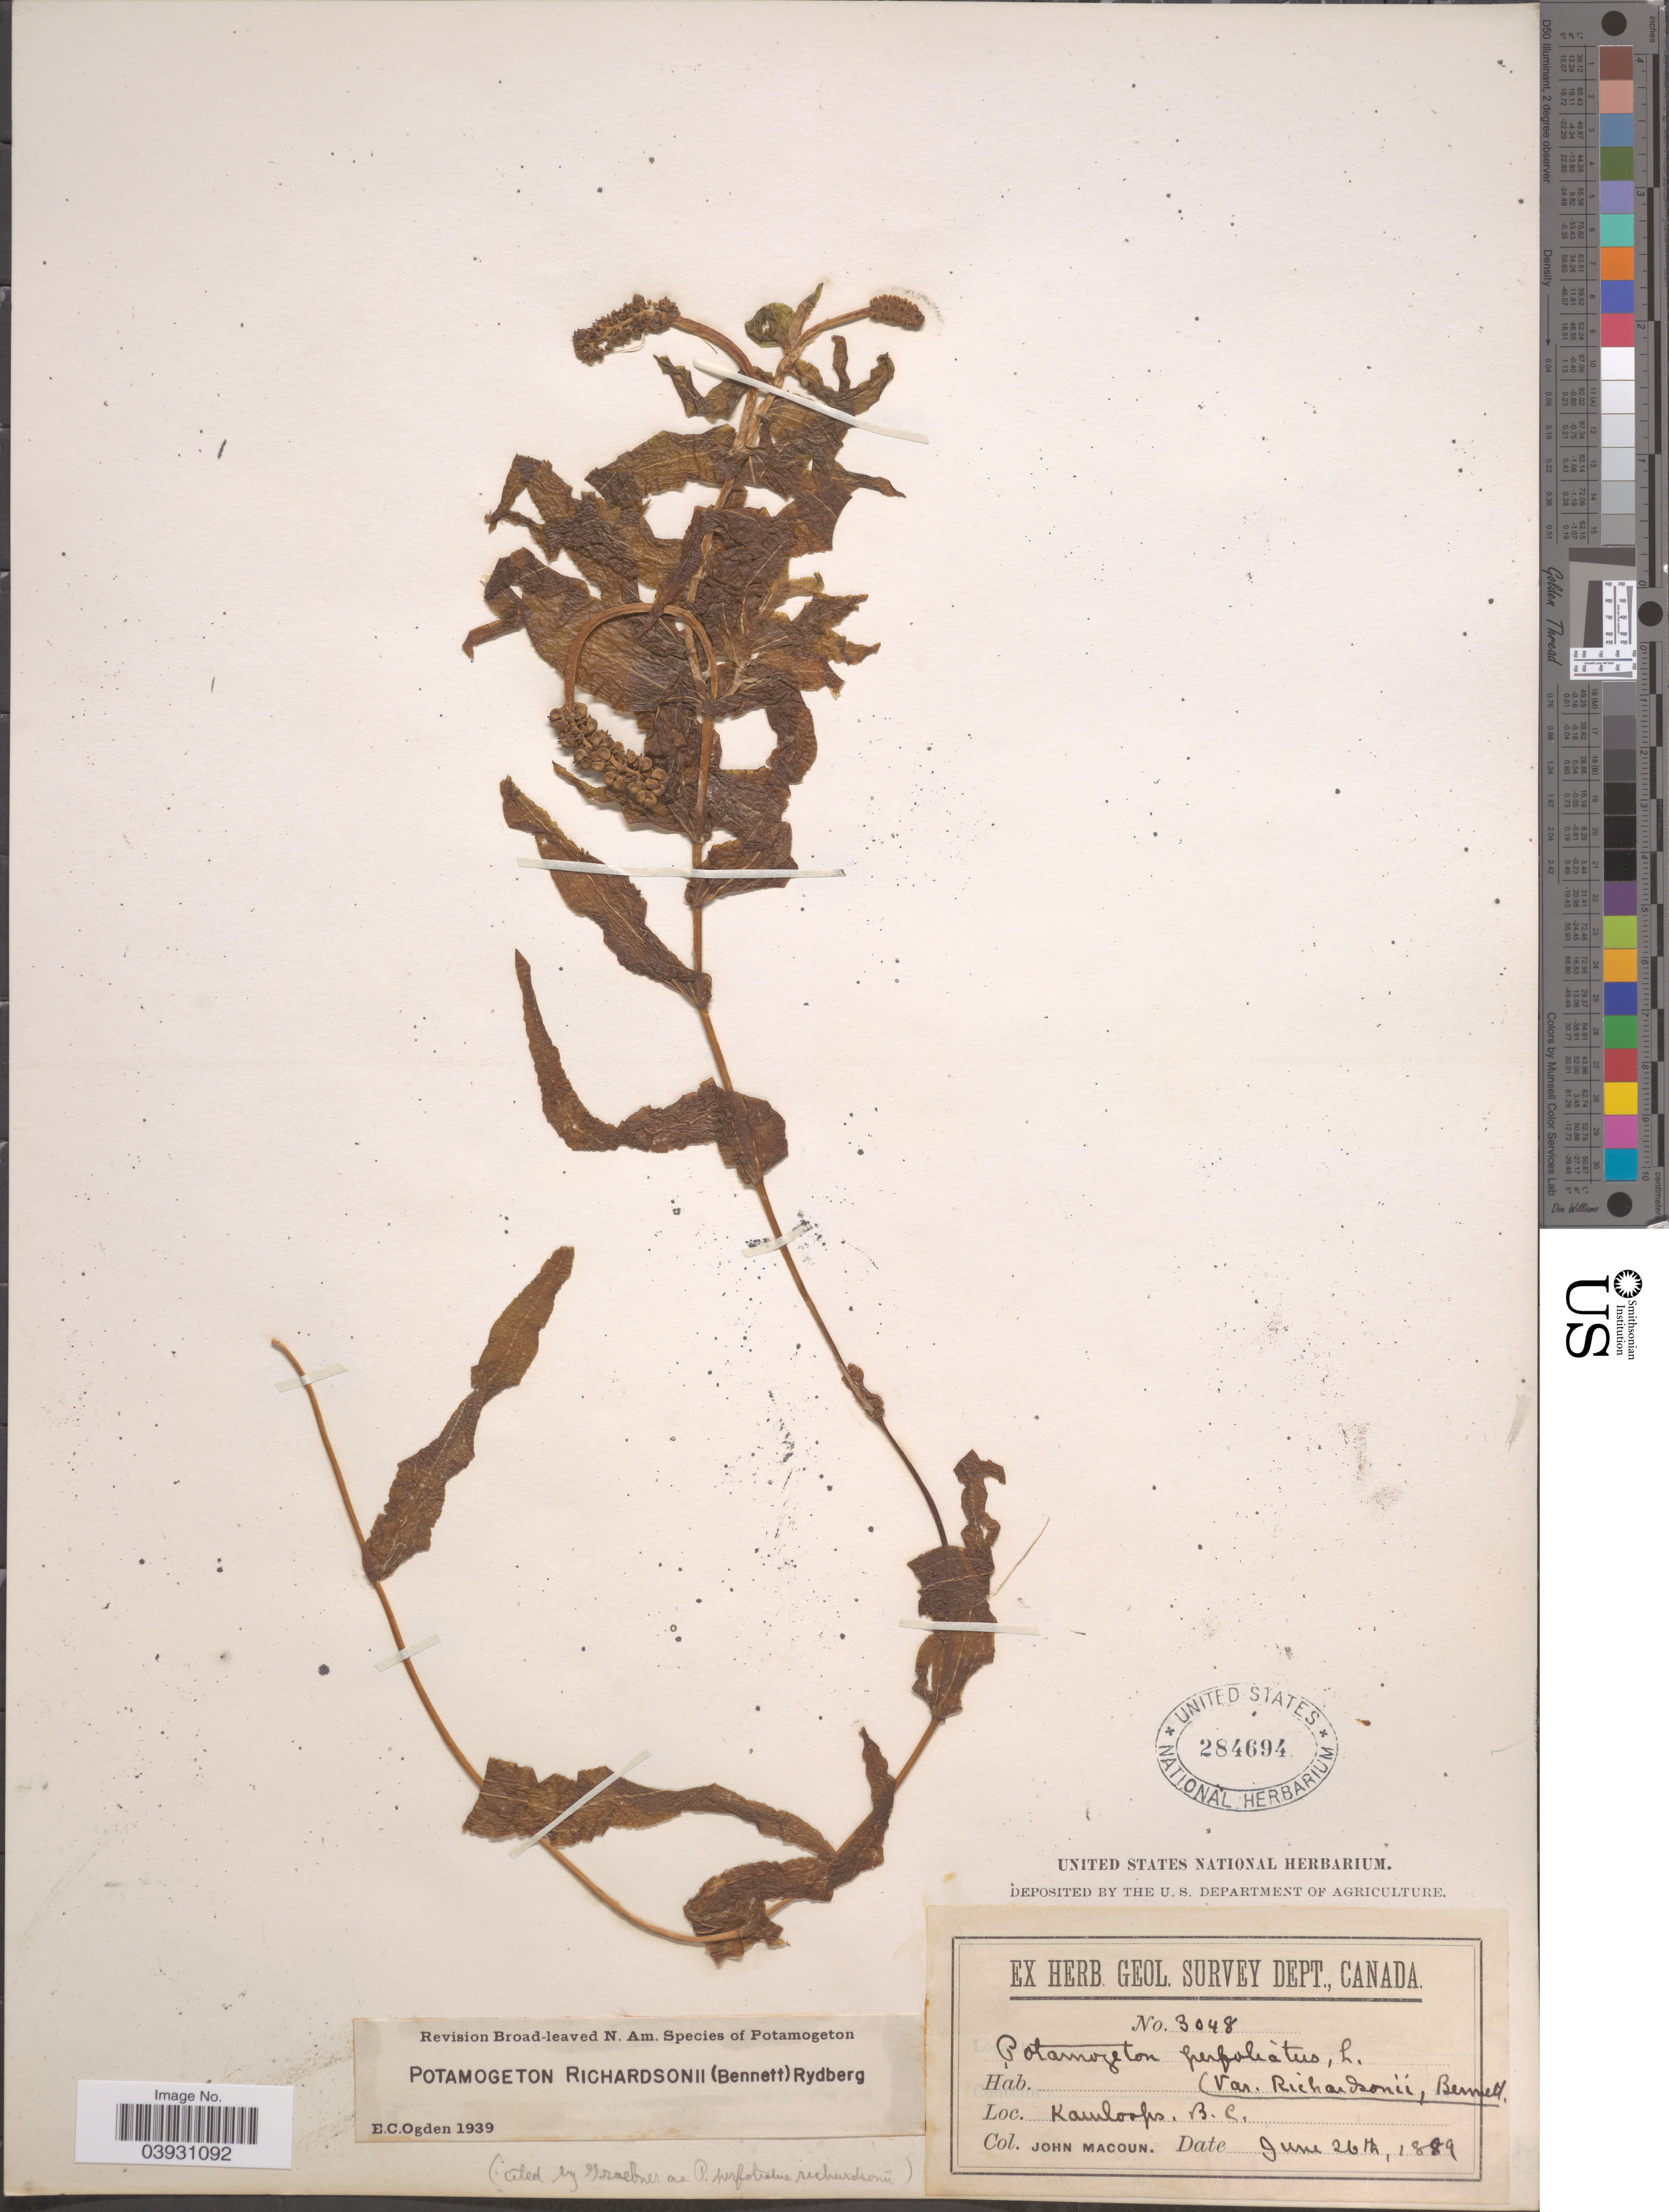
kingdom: Plantae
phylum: Tracheophyta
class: Liliopsida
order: Alismatales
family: Potamogetonaceae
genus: Potamogeton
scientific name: Potamogeton richardsonii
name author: (A.W. Benn.) Rydb.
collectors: J. Macoun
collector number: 3048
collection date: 1889-06-26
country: Canada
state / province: British Columbia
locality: Kamloops.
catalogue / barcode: US 284694